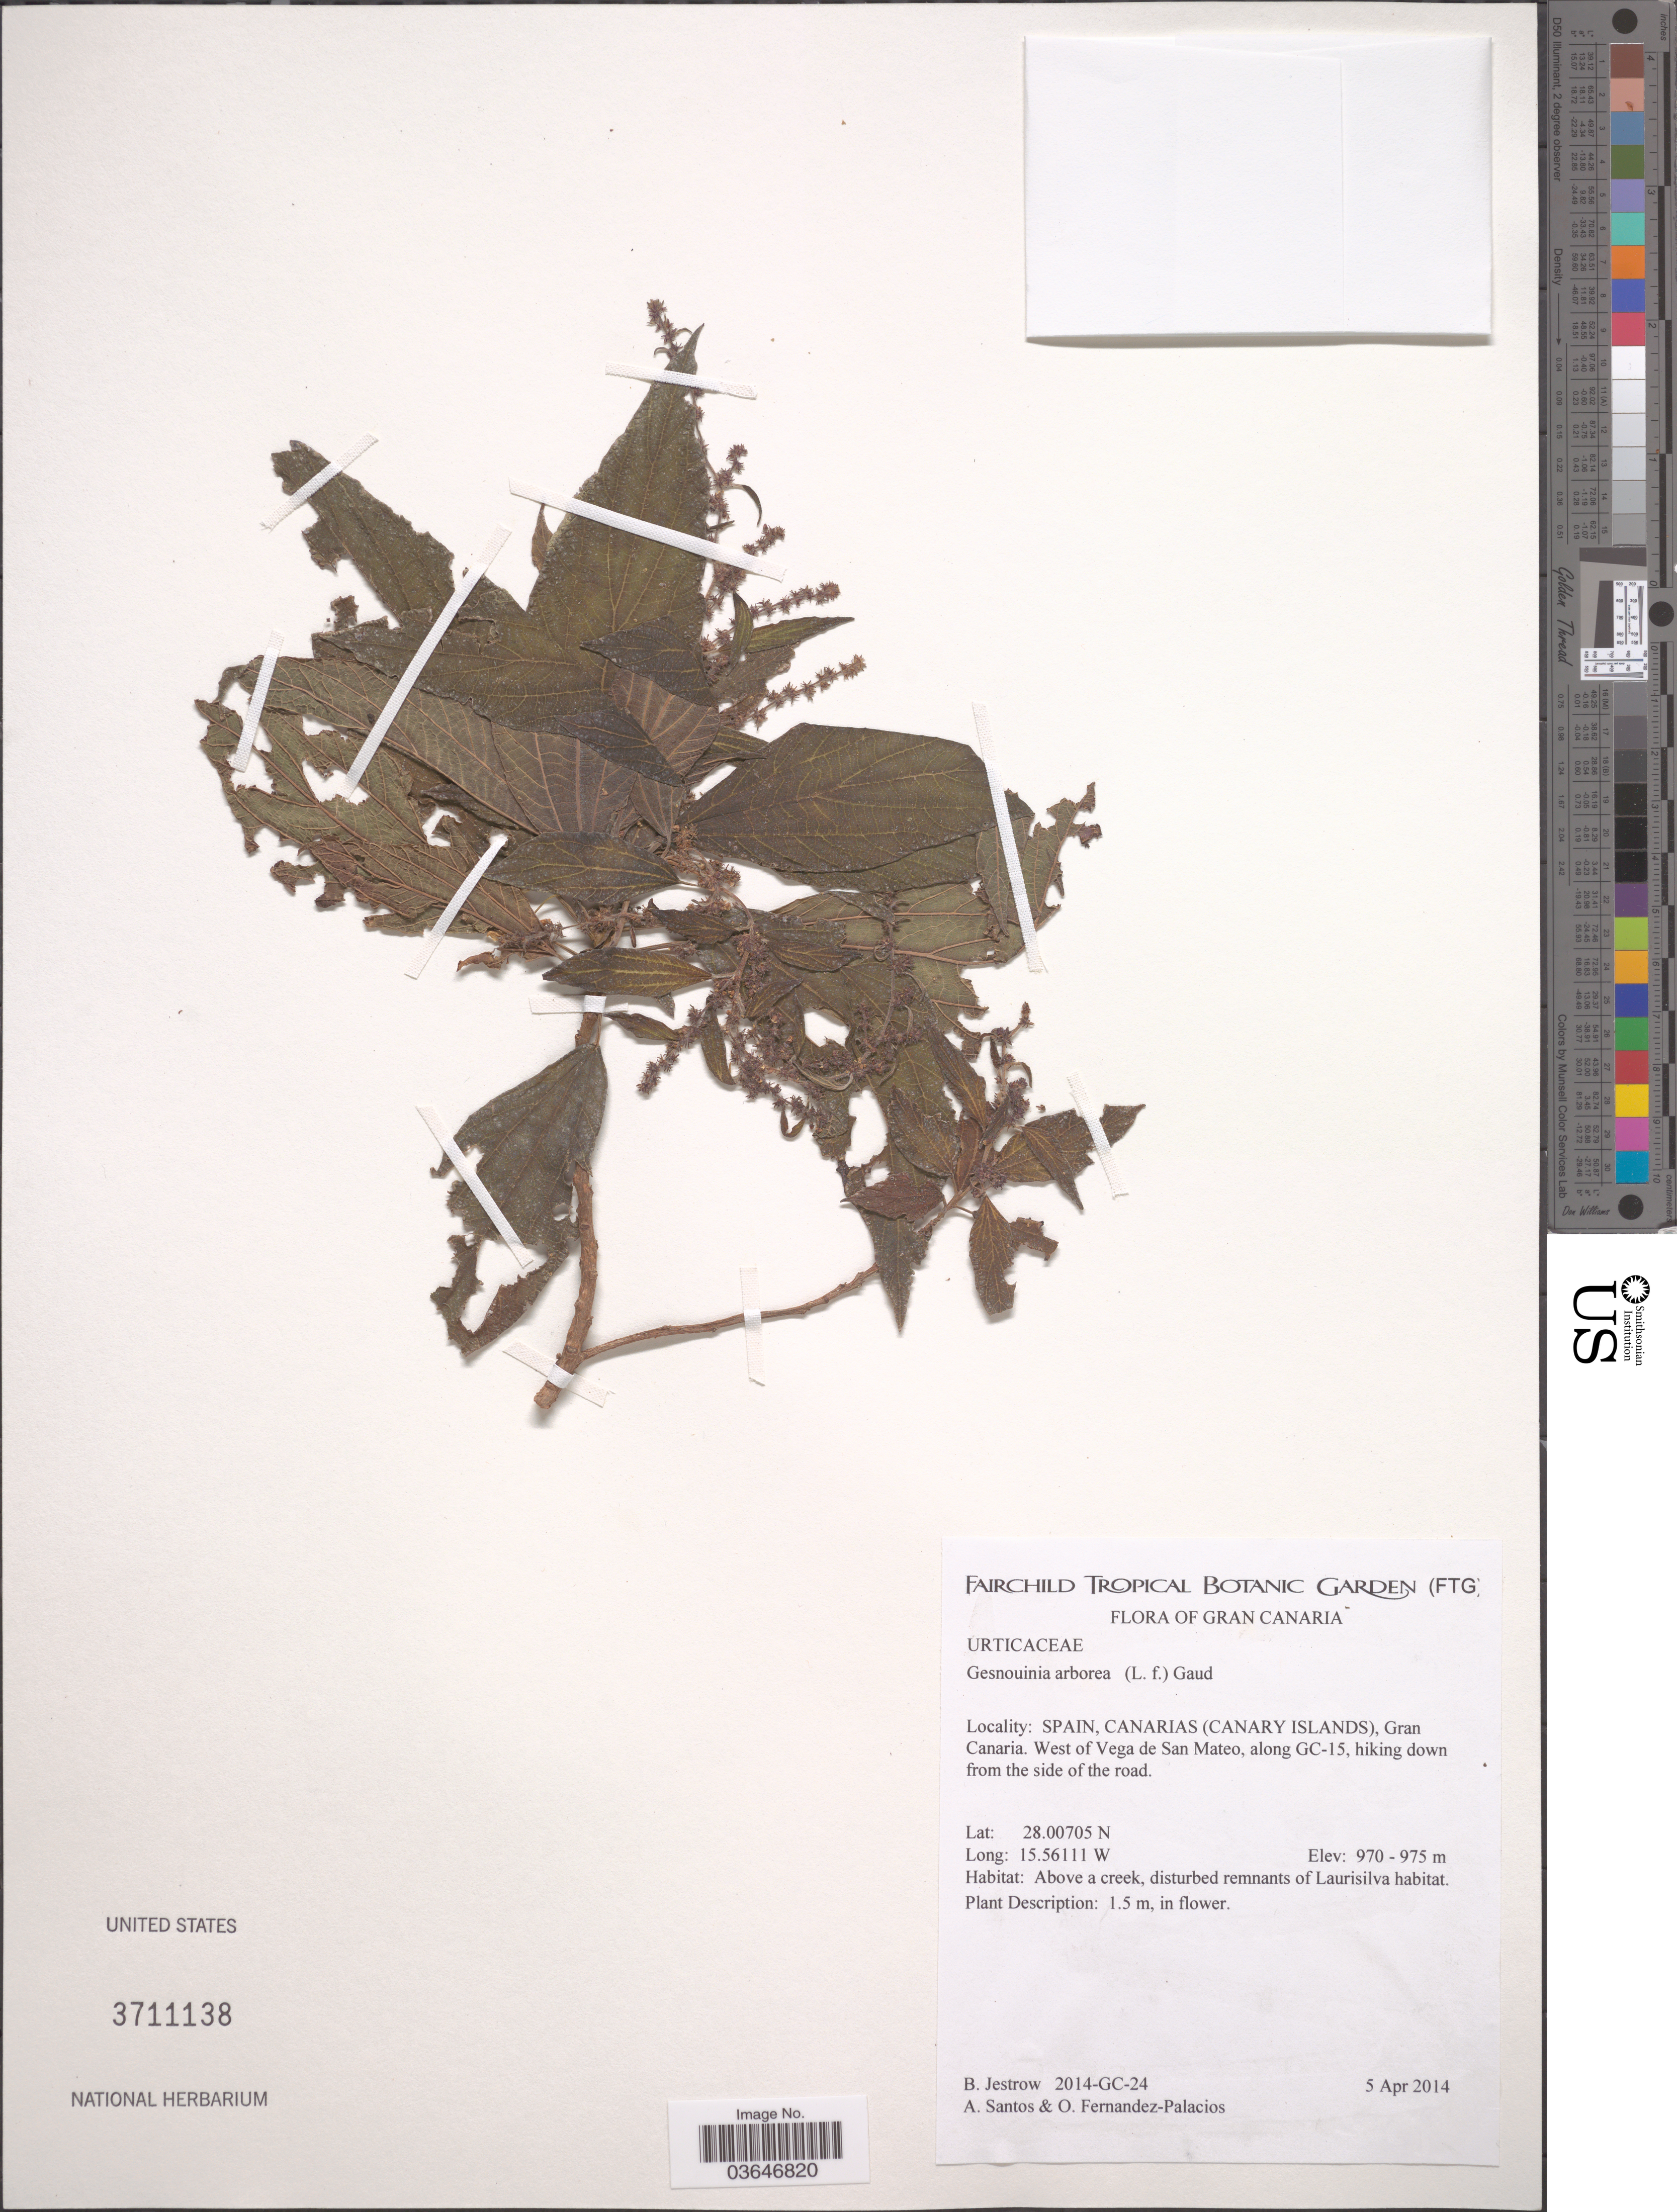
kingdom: Plantae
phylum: Tracheophyta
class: Magnoliopsida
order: Rosales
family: Urticaceae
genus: Gesnouinia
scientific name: Gesnouinia arborea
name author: (L. f.) Gaudich.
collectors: B. Jestrow, A. Santos & O. Fernandez-Palacios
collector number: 2014-GC-24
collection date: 2014-04-05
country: Spain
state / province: Canarias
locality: Gran Canaria. Canary Islands. West of Vega de San Mateo, along GC-15, hiking down from the side of the road.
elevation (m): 970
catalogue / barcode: US 3711138